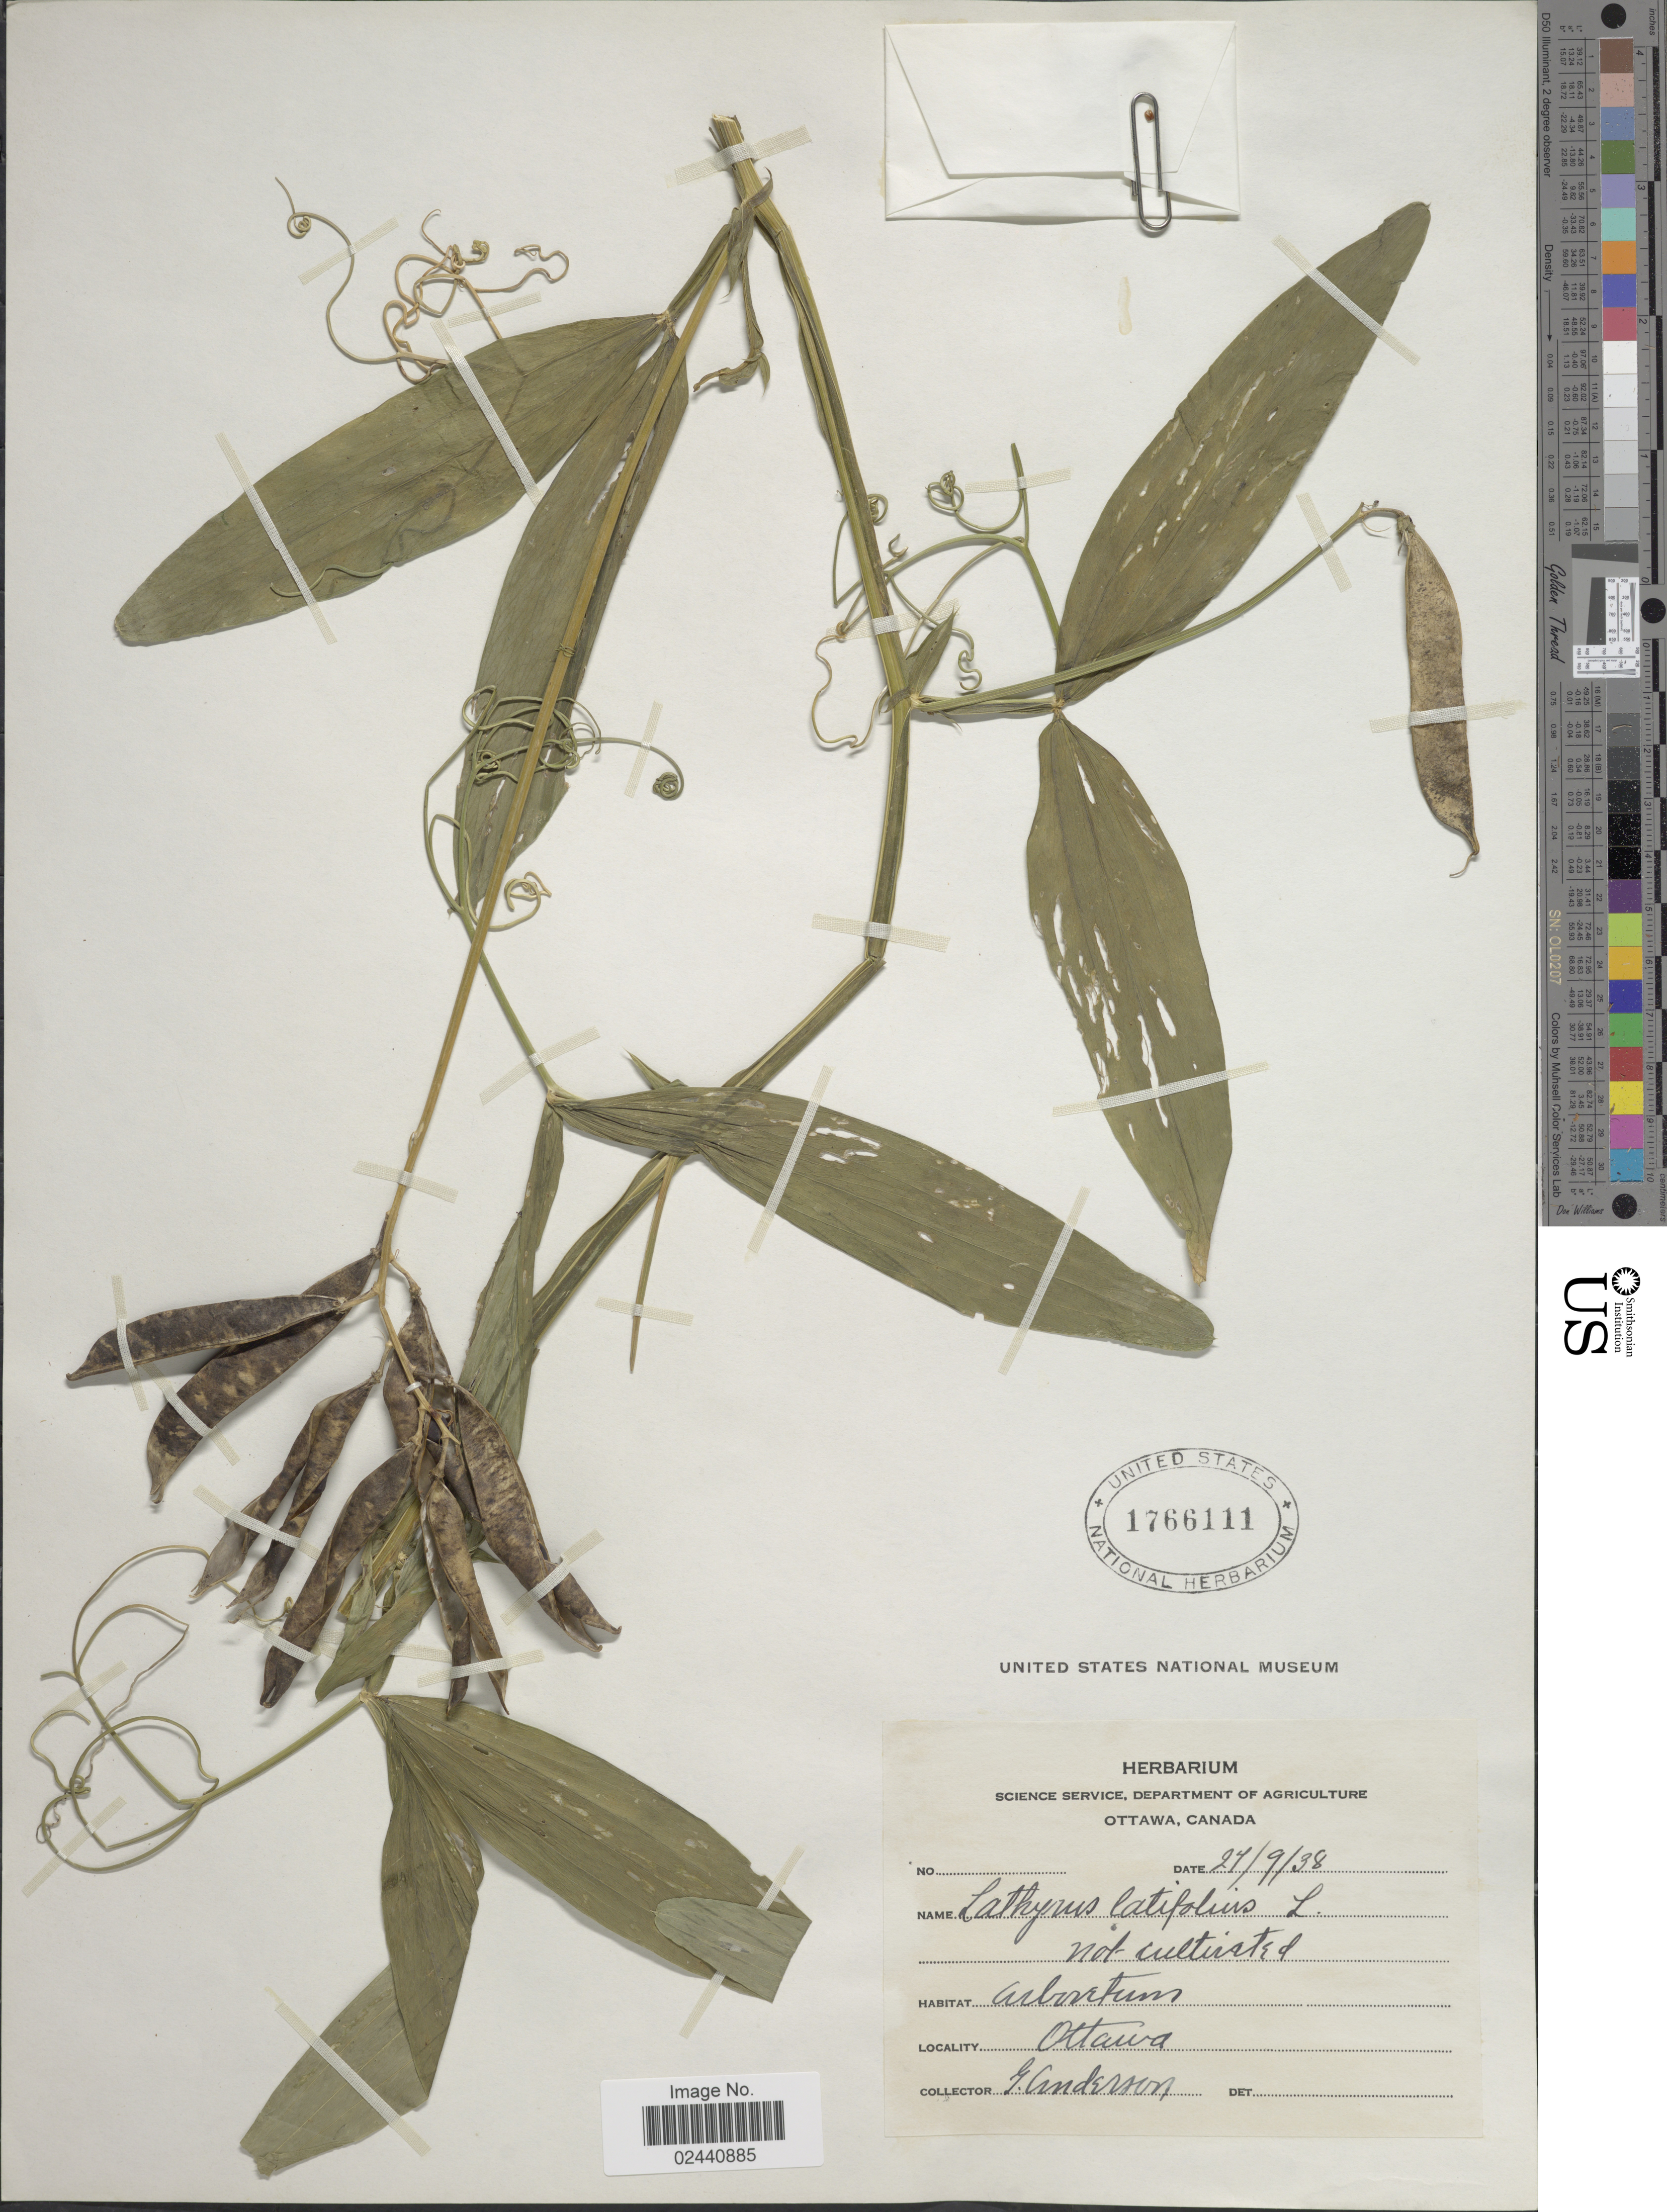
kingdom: Plantae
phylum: Tracheophyta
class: Magnoliopsida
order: Fabales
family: Fabaceae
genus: Lathyrus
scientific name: Lathyrus latifolius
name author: L.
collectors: G. Anderson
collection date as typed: Transcribed d/m/y: 27/9/38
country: Canada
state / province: Ontario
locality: Ottawa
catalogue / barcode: US 1766111